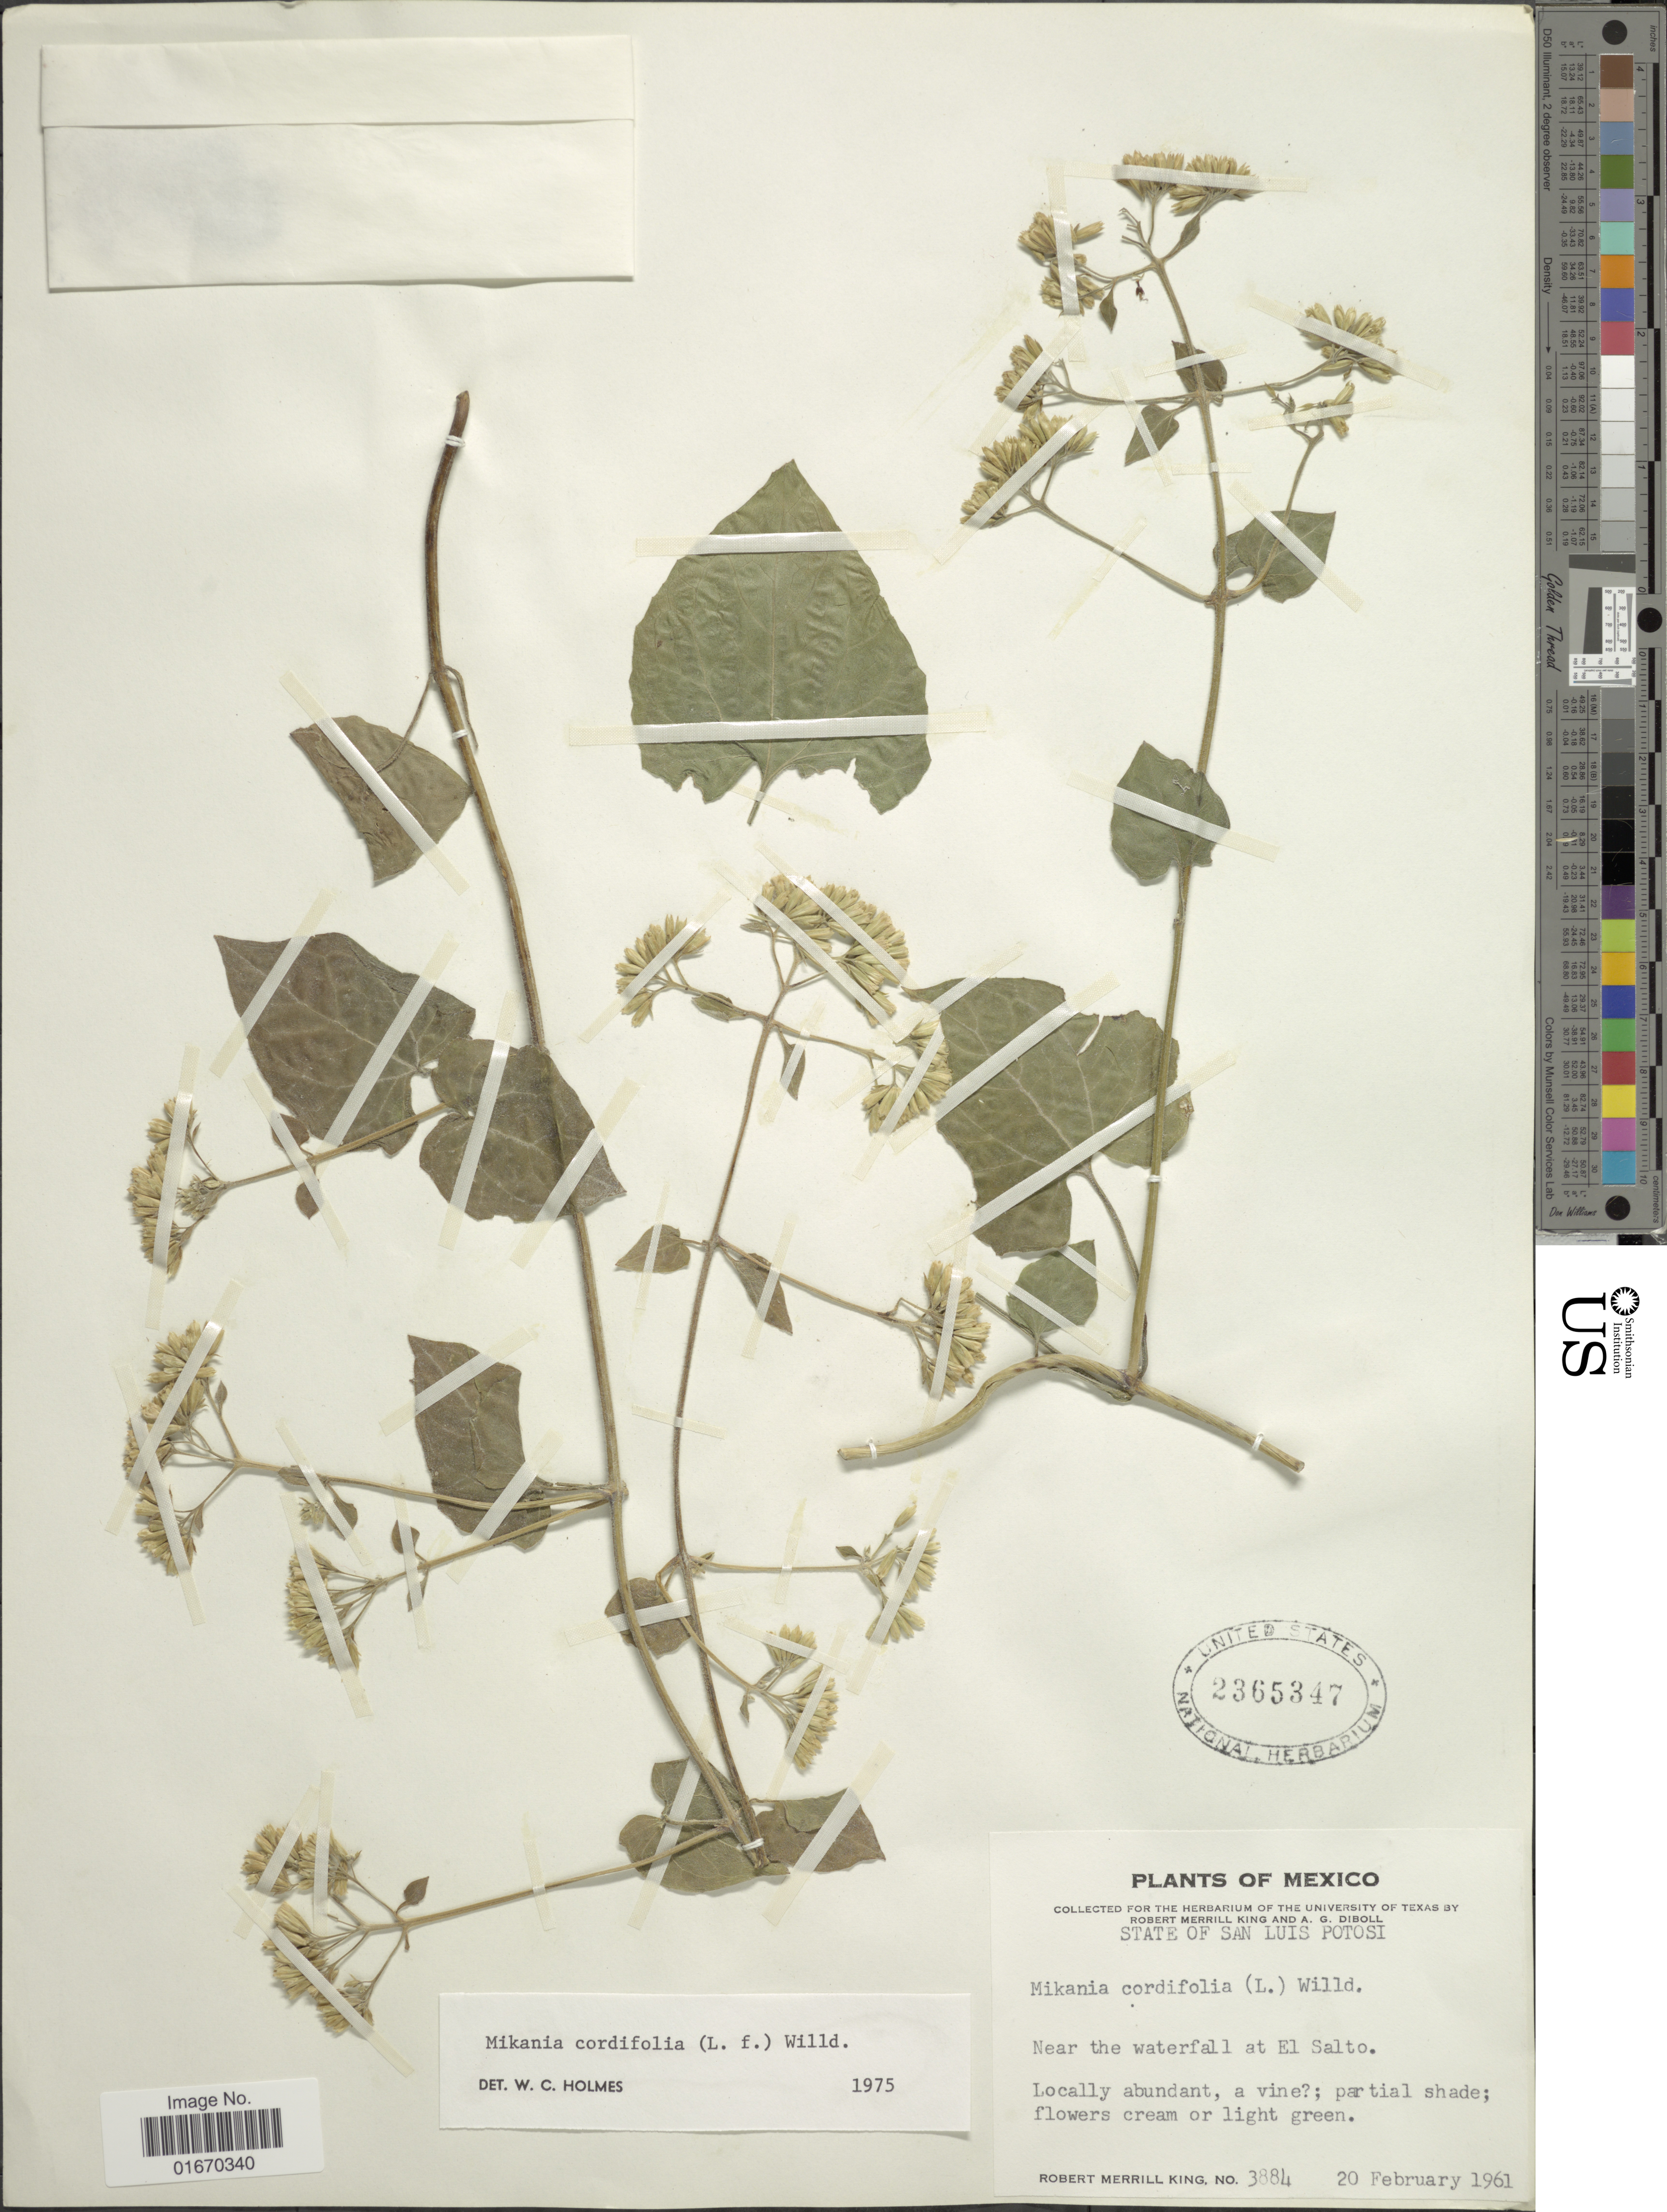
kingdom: Plantae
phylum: Tracheophyta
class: Magnoliopsida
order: Asterales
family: Asteraceae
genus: Mikania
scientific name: Mikania cordifolia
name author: Kunth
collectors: R. M. King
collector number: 3884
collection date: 1961-02-20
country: Mexico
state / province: San Luis Potosí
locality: Near the waterfall at El Salto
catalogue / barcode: US 2365347